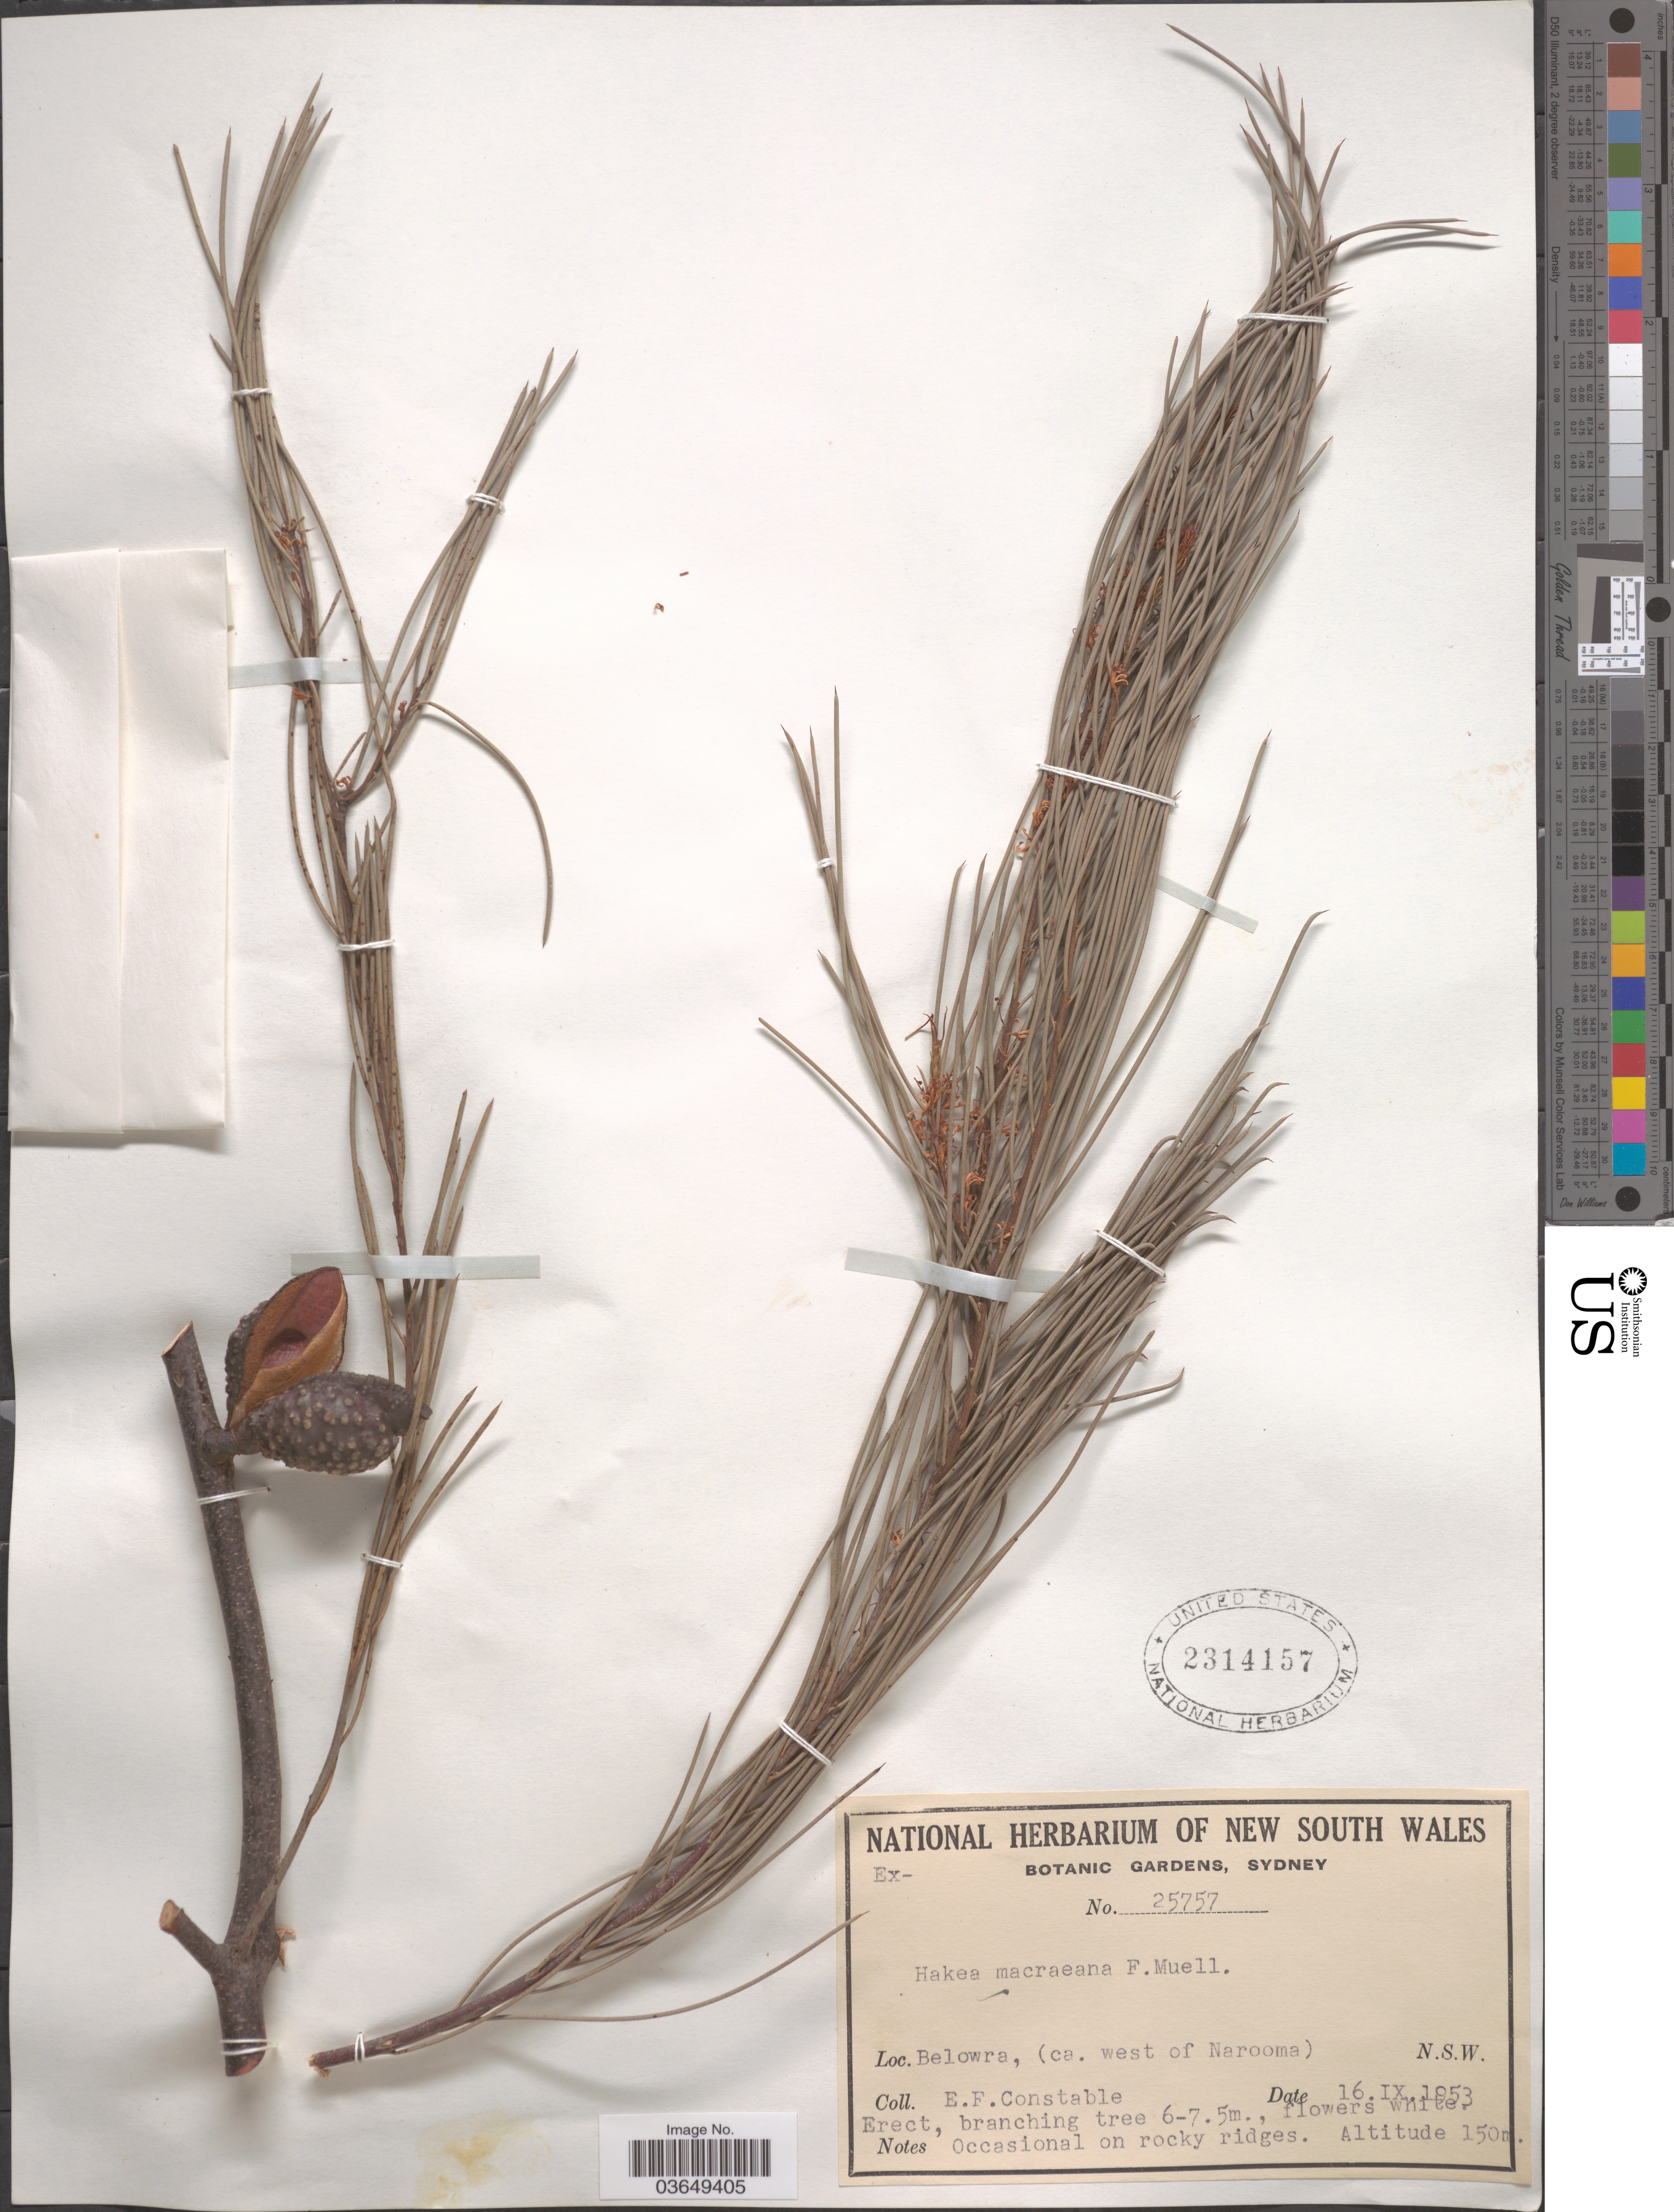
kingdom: Plantae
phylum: Tracheophyta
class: Magnoliopsida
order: Proteales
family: Proteaceae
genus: Hakea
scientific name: Hakea macraeana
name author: F. Muell.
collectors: E. F. Constable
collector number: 25757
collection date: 1953-09-16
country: Australia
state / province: New South Wales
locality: Belowra, (ca. west of Narooma).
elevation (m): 150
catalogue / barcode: US 2314157